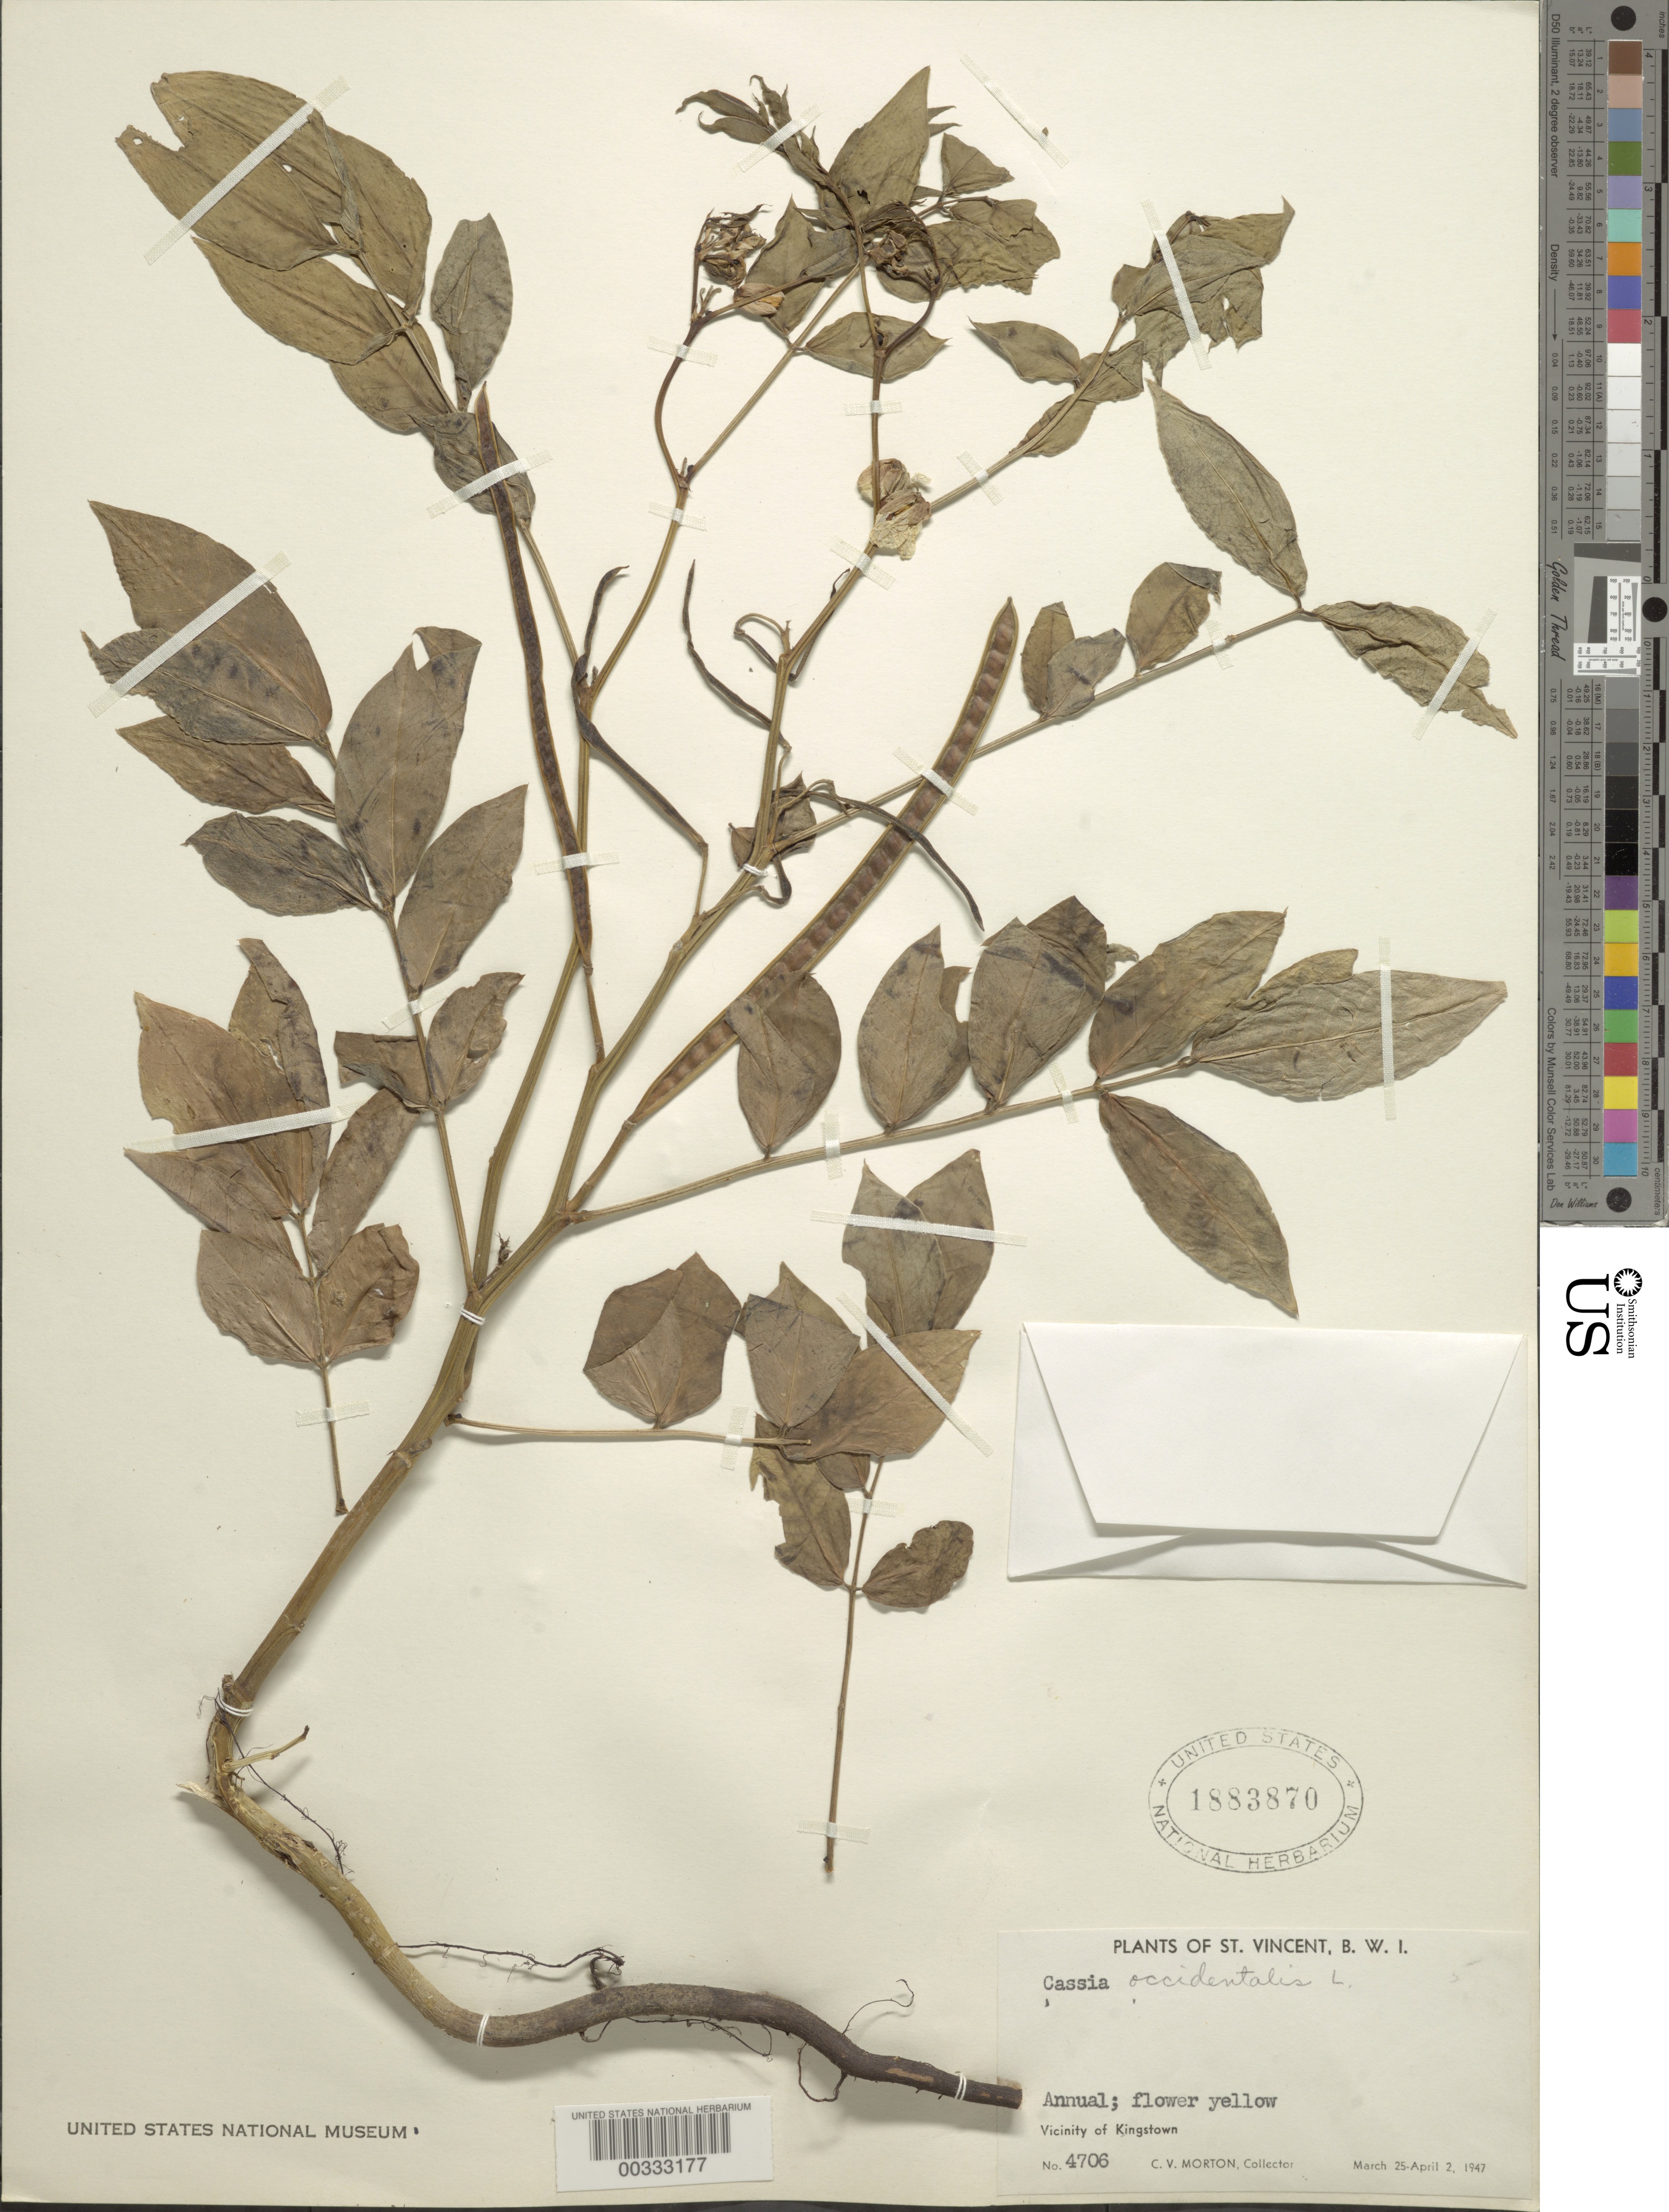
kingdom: Plantae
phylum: Tracheophyta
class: Magnoliopsida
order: Fabales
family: Fabaceae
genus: Senna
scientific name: Senna occidentalis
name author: (L.) Link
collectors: C. V. Morton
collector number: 4706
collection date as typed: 25 Mar 1947 to 02 Apr 1947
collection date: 1947-03-25/1947-04-02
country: St. Vincent - Grenadines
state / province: Saint George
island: St. Vincent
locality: Vicinity of kingstown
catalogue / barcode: US 1883870